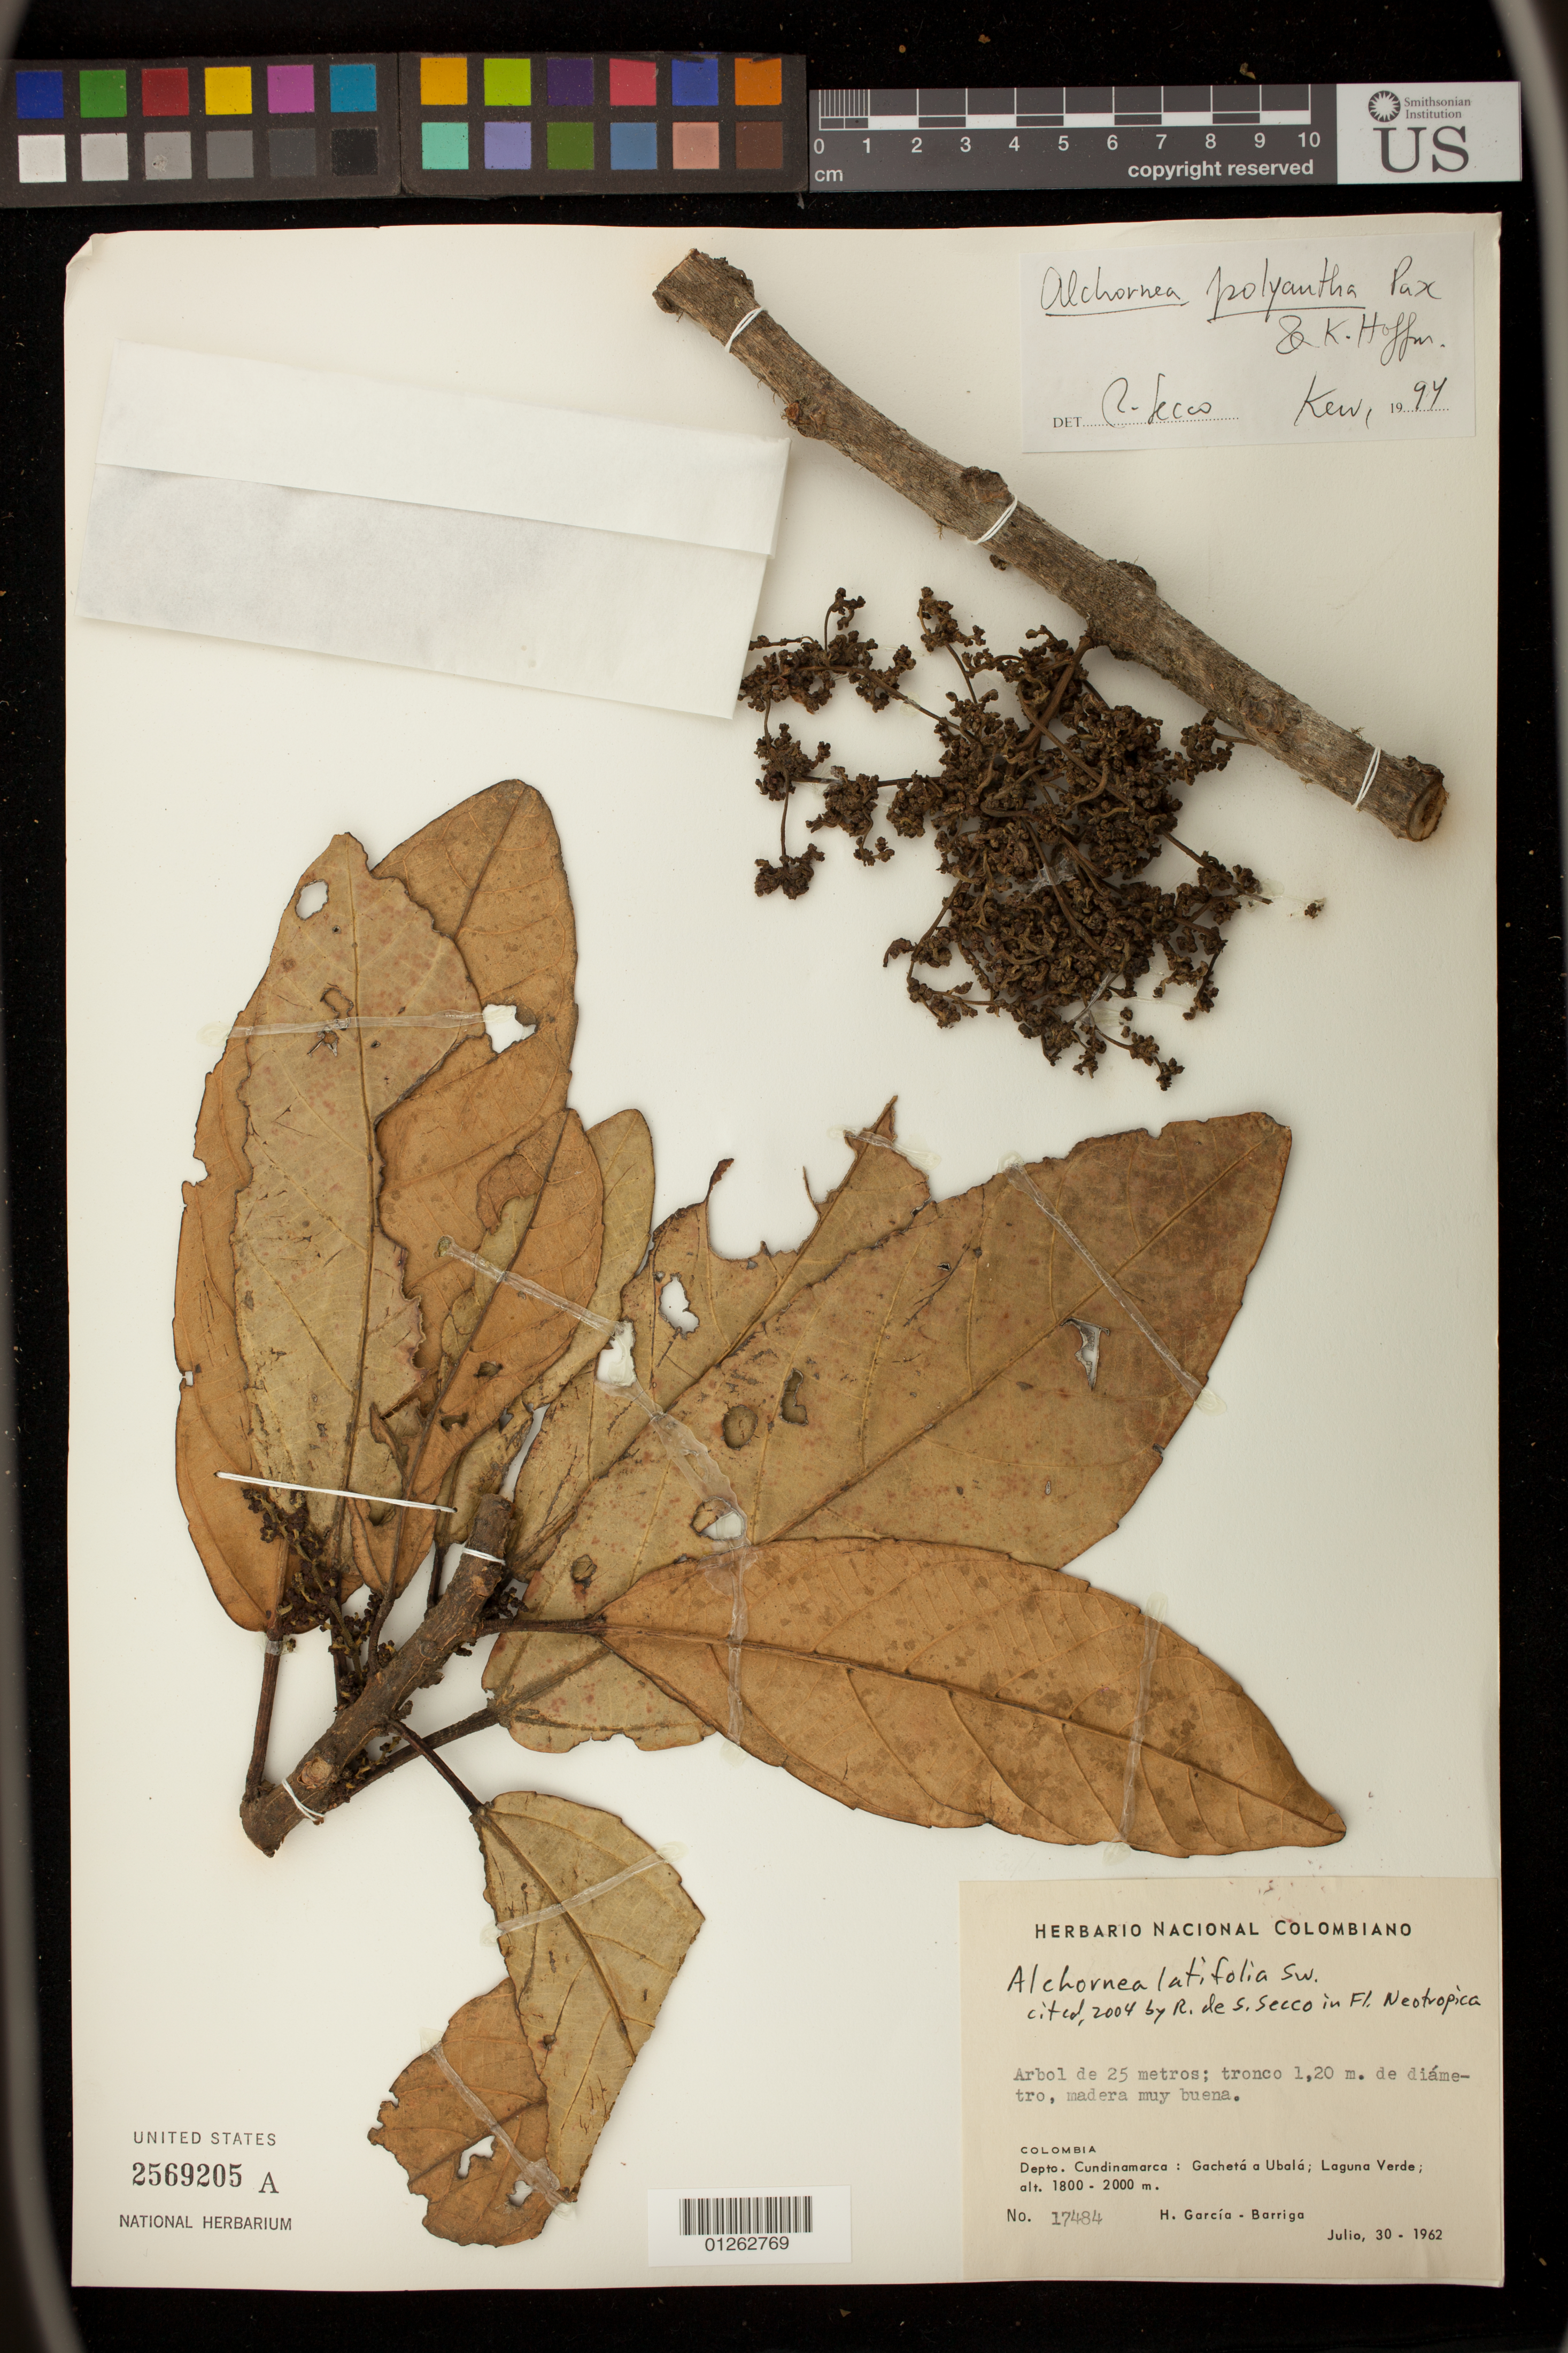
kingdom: Plantae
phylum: Tracheophyta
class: Magnoliopsida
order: Malpighiales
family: Euphorbiaceae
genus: Alchornea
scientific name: Alchornea latifolia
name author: Sw.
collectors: H. García Barriga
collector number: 14484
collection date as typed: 30 Jul 1962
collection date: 1962-07-30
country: Colombia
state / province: Cundinamarca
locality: Gacheta a Ubala, Laguna Verde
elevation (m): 1800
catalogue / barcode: US 2569205A